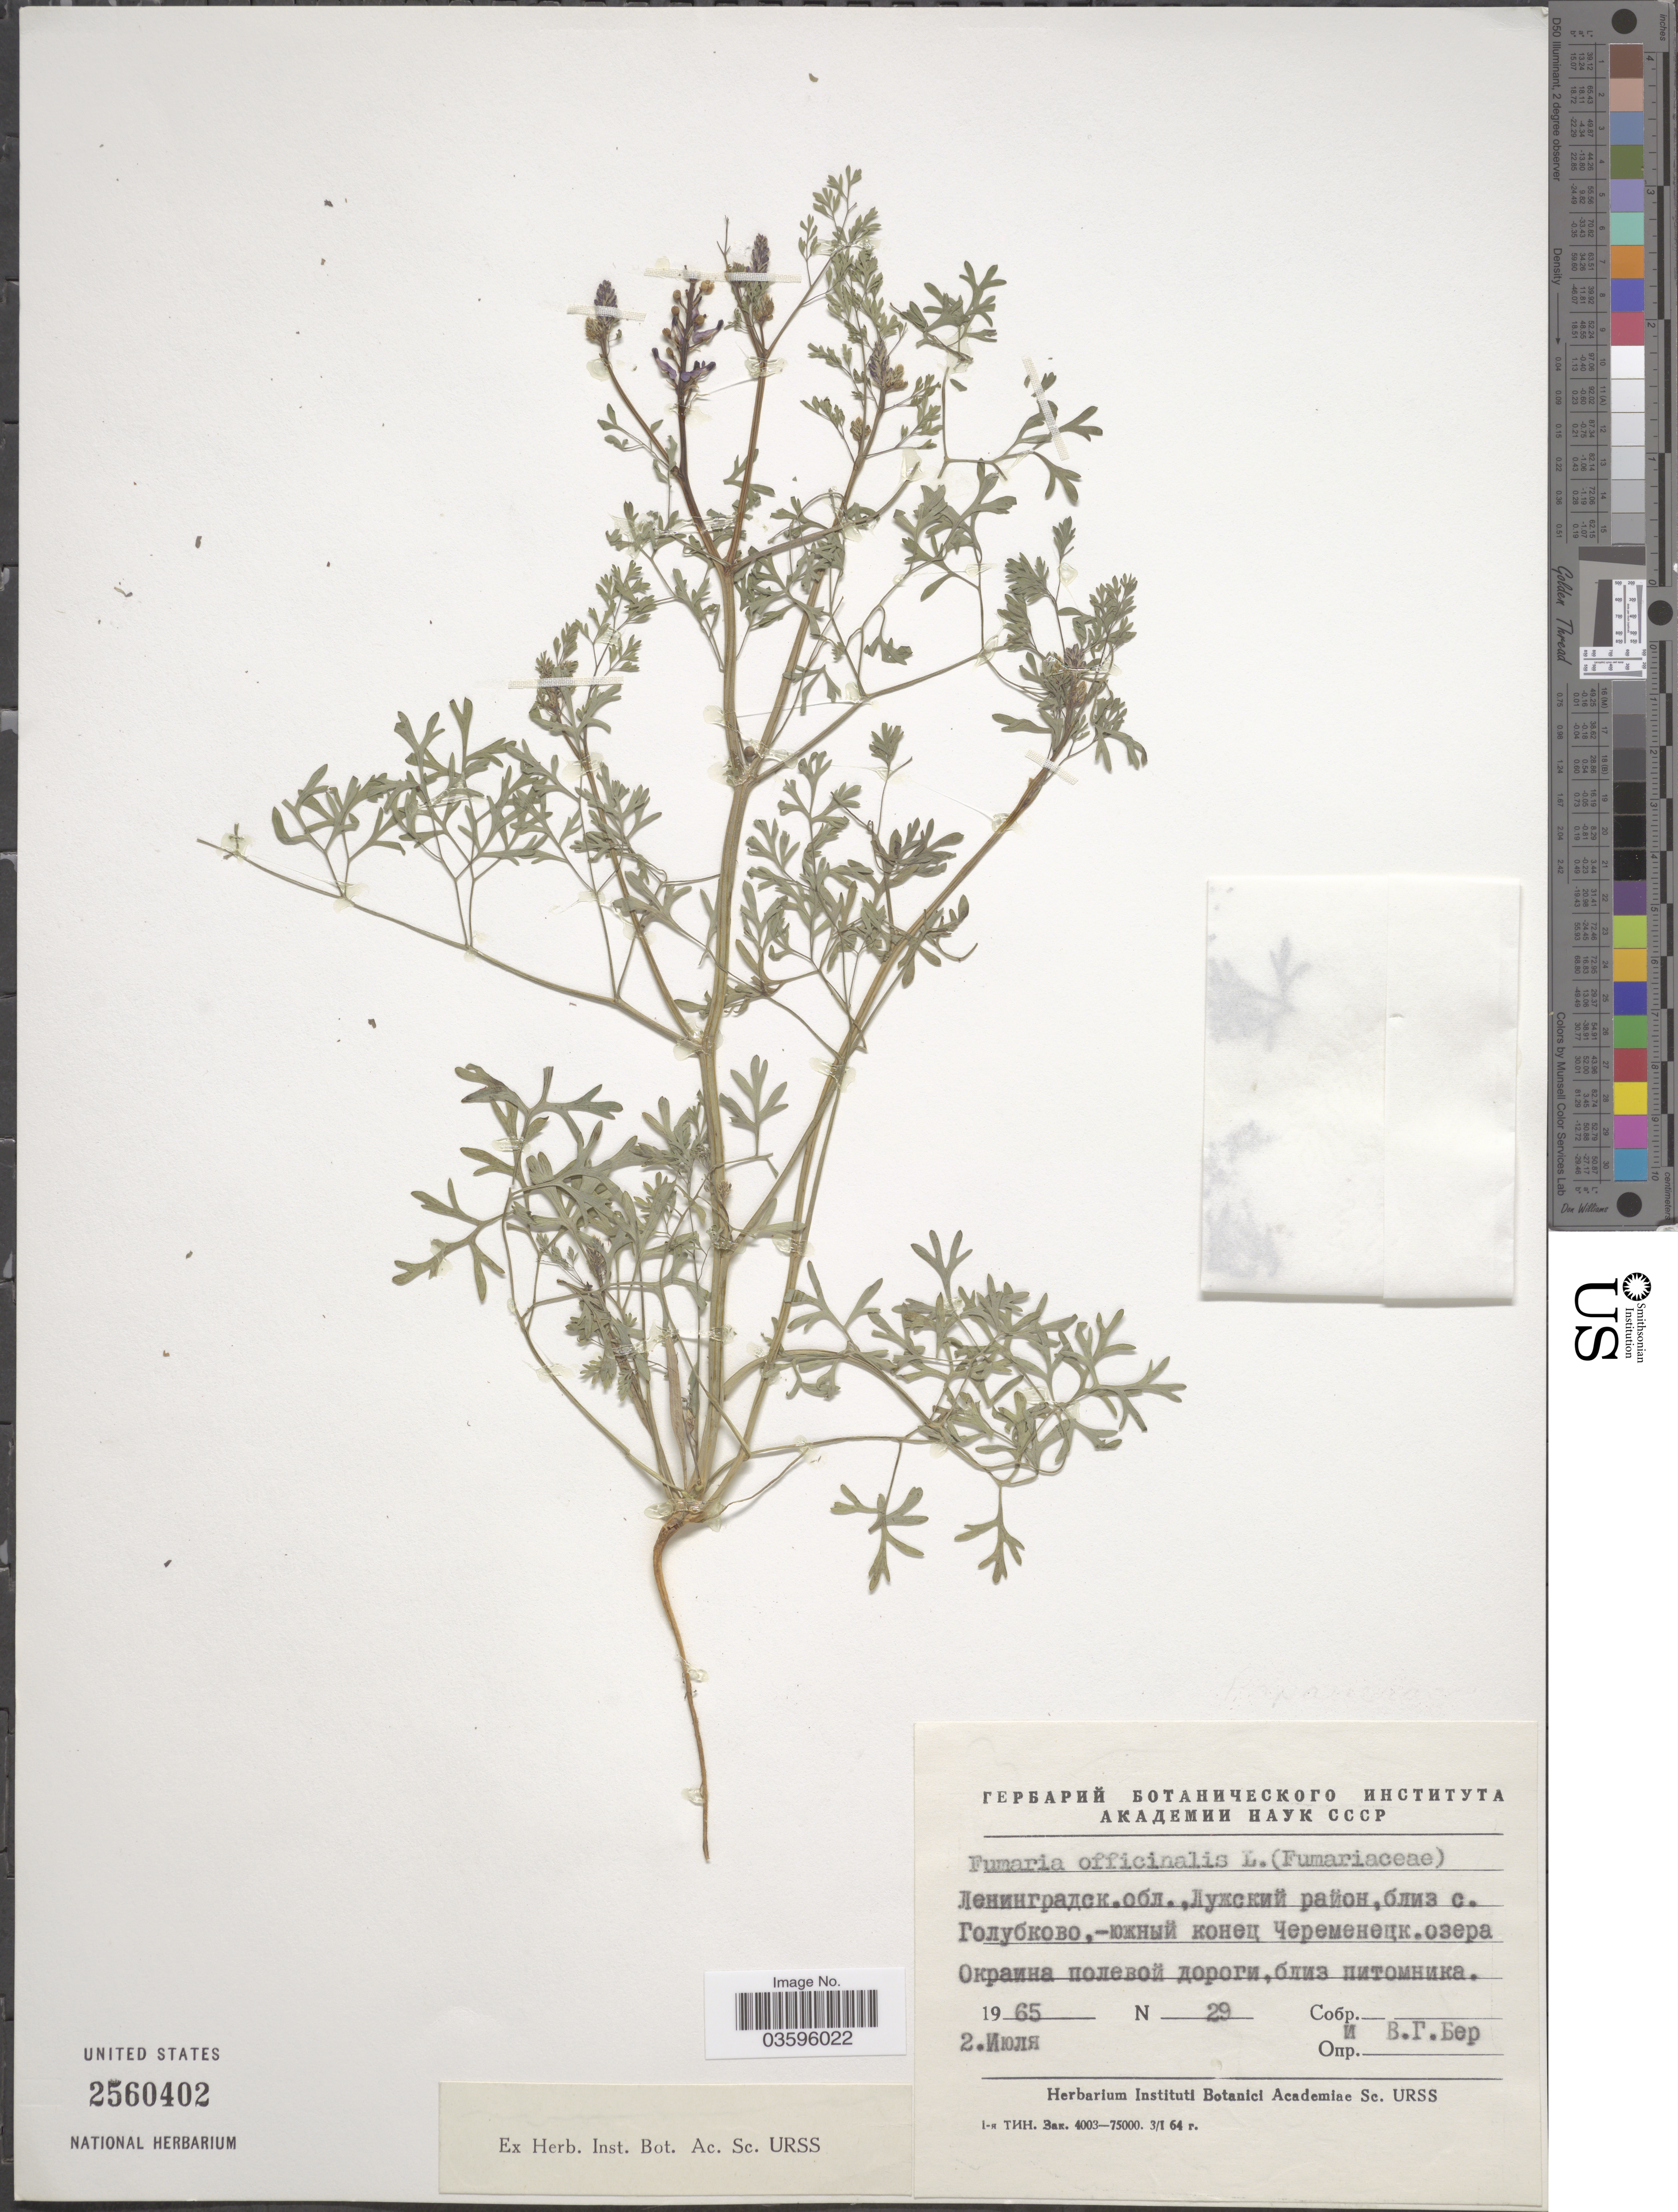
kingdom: Plantae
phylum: Tracheophyta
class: Magnoliopsida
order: Ranunculales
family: Papaveraceae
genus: Fumaria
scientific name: Fumaria officinalis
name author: L.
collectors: V. Ber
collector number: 29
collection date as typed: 2 X 1965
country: Russian Federation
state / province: Leningrad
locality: near village Golubkovo, south side of Lake Cheremenetskoe.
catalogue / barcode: US 2560402